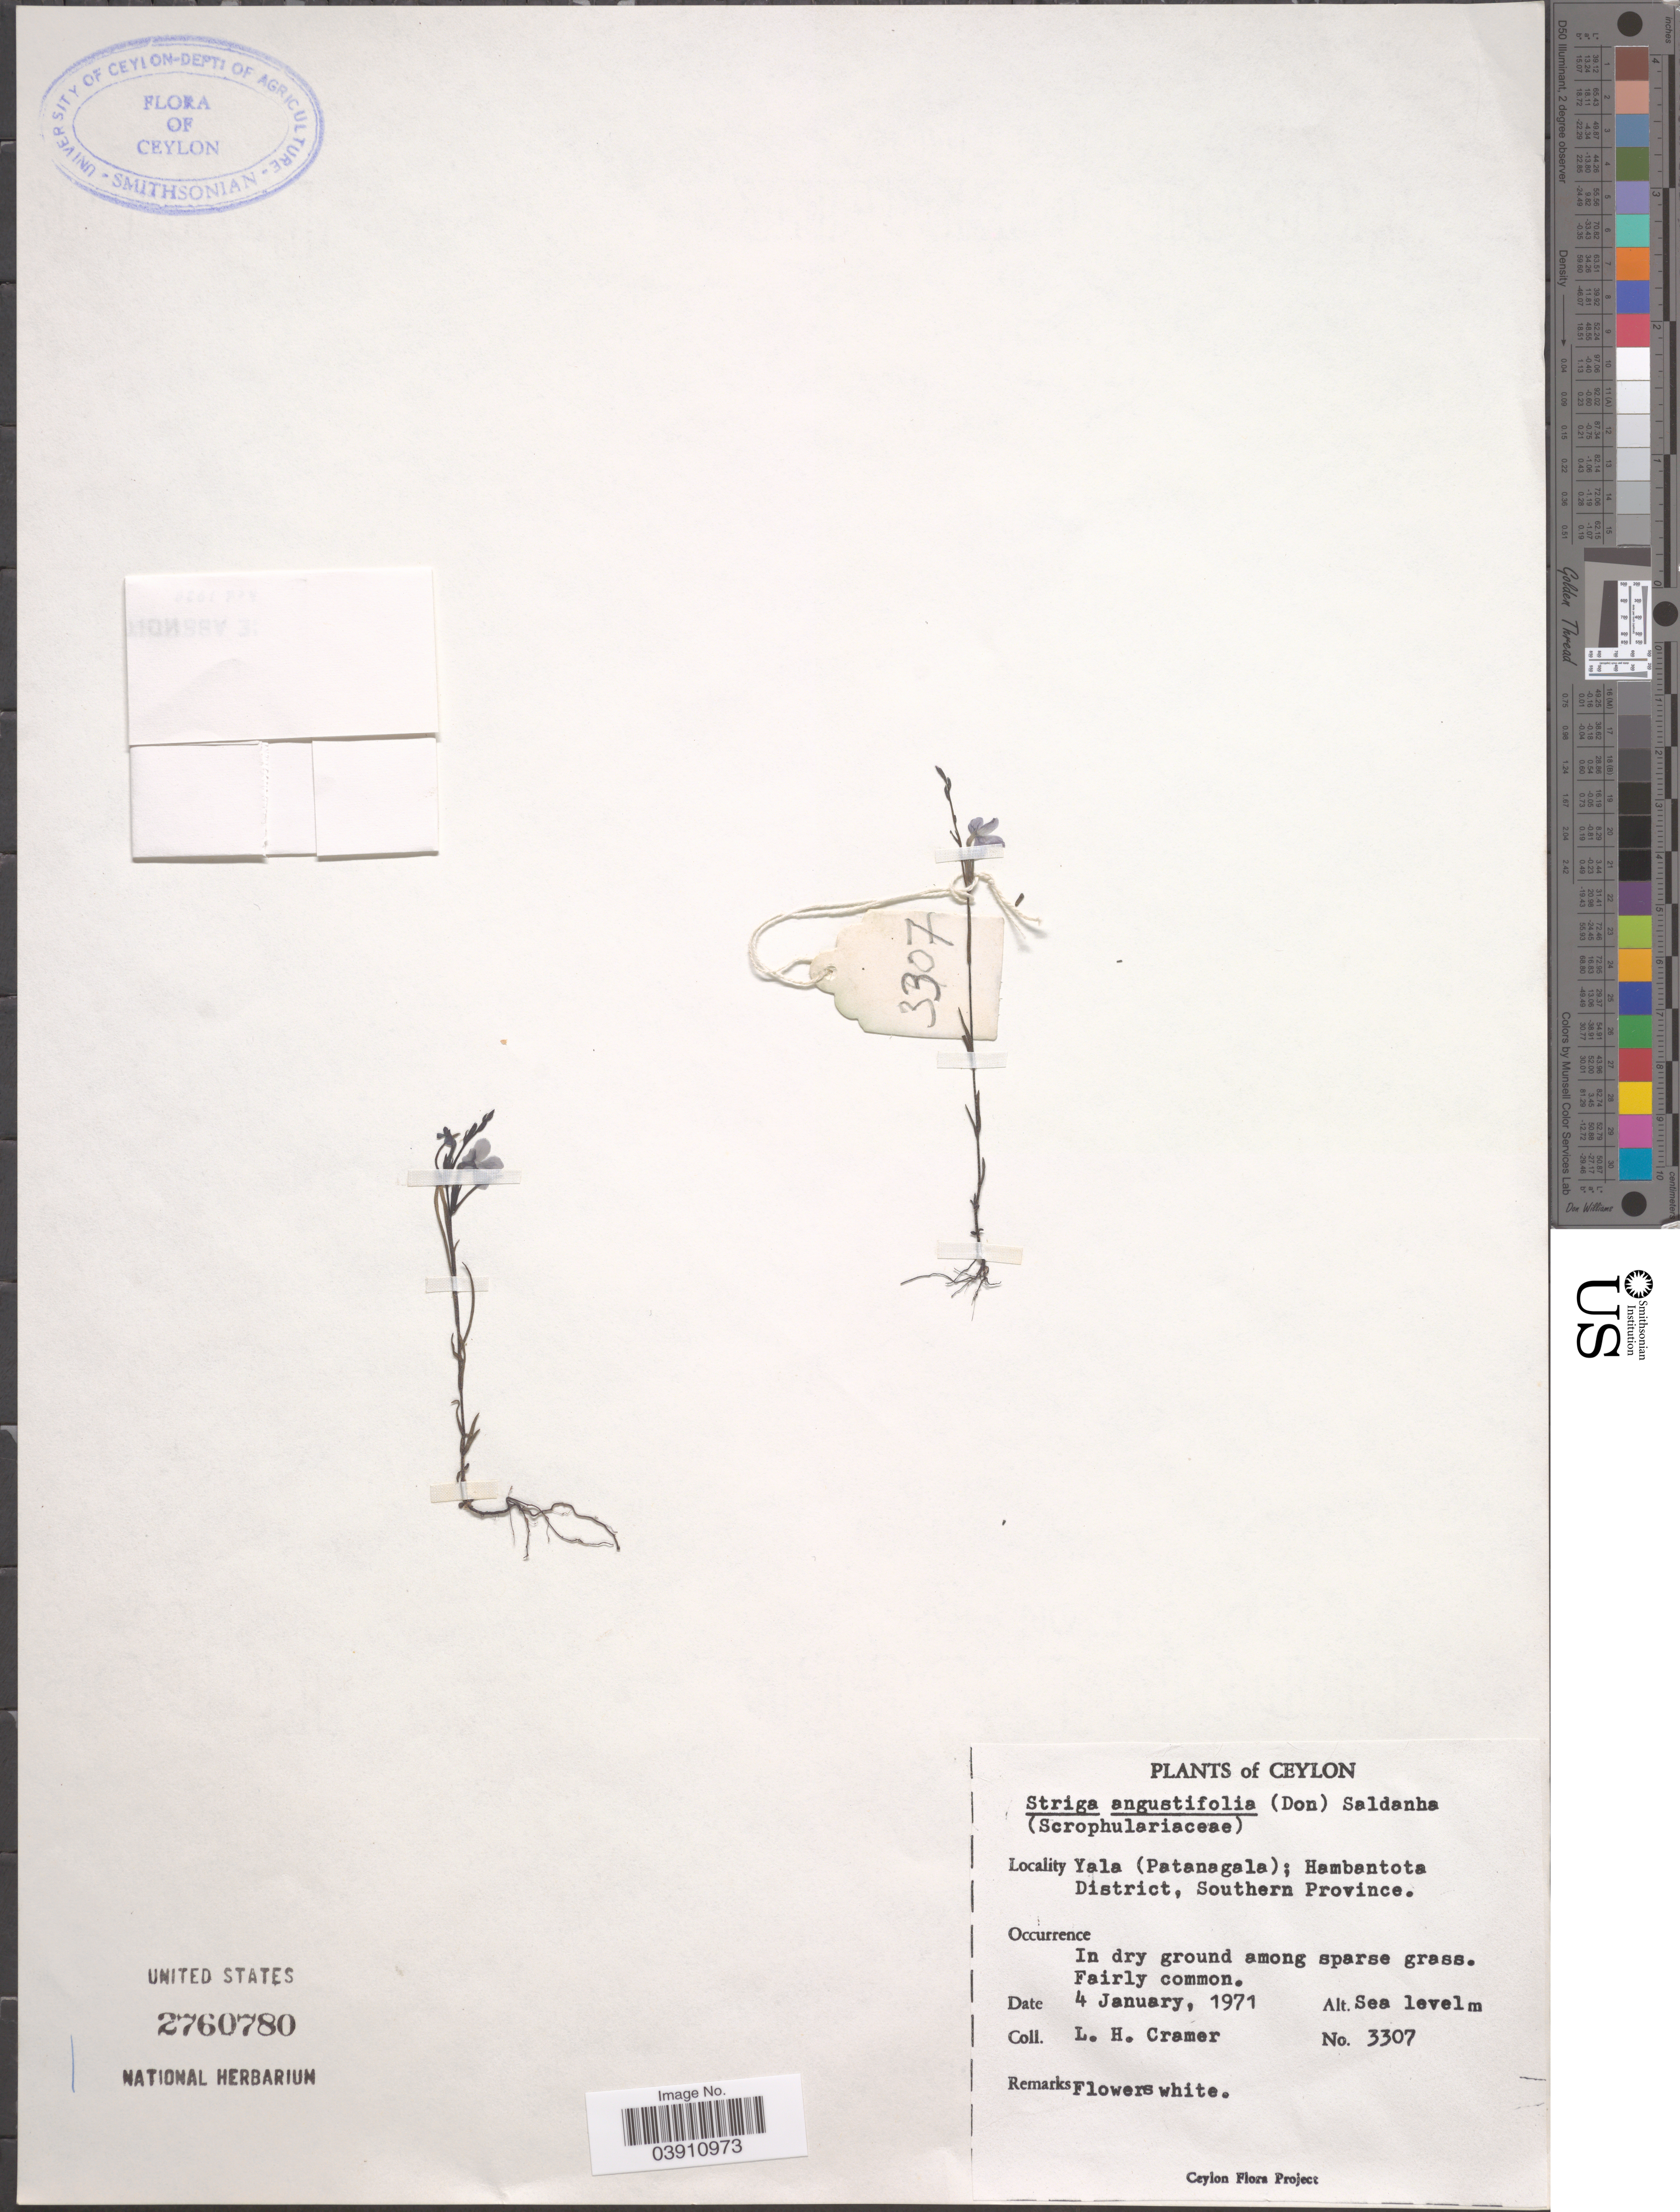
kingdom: Plantae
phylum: Tracheophyta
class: Magnoliopsida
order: Lamiales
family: Orobanchaceae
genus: Striga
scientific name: Striga angustifolia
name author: (D. Don) C.J. Saldanha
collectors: L. H. Cramer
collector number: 3307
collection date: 1971-01-04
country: Sri Lanka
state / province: Southern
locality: Ceylon. Yala (Patanagala); Hambantota District.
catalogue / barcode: US 2760780